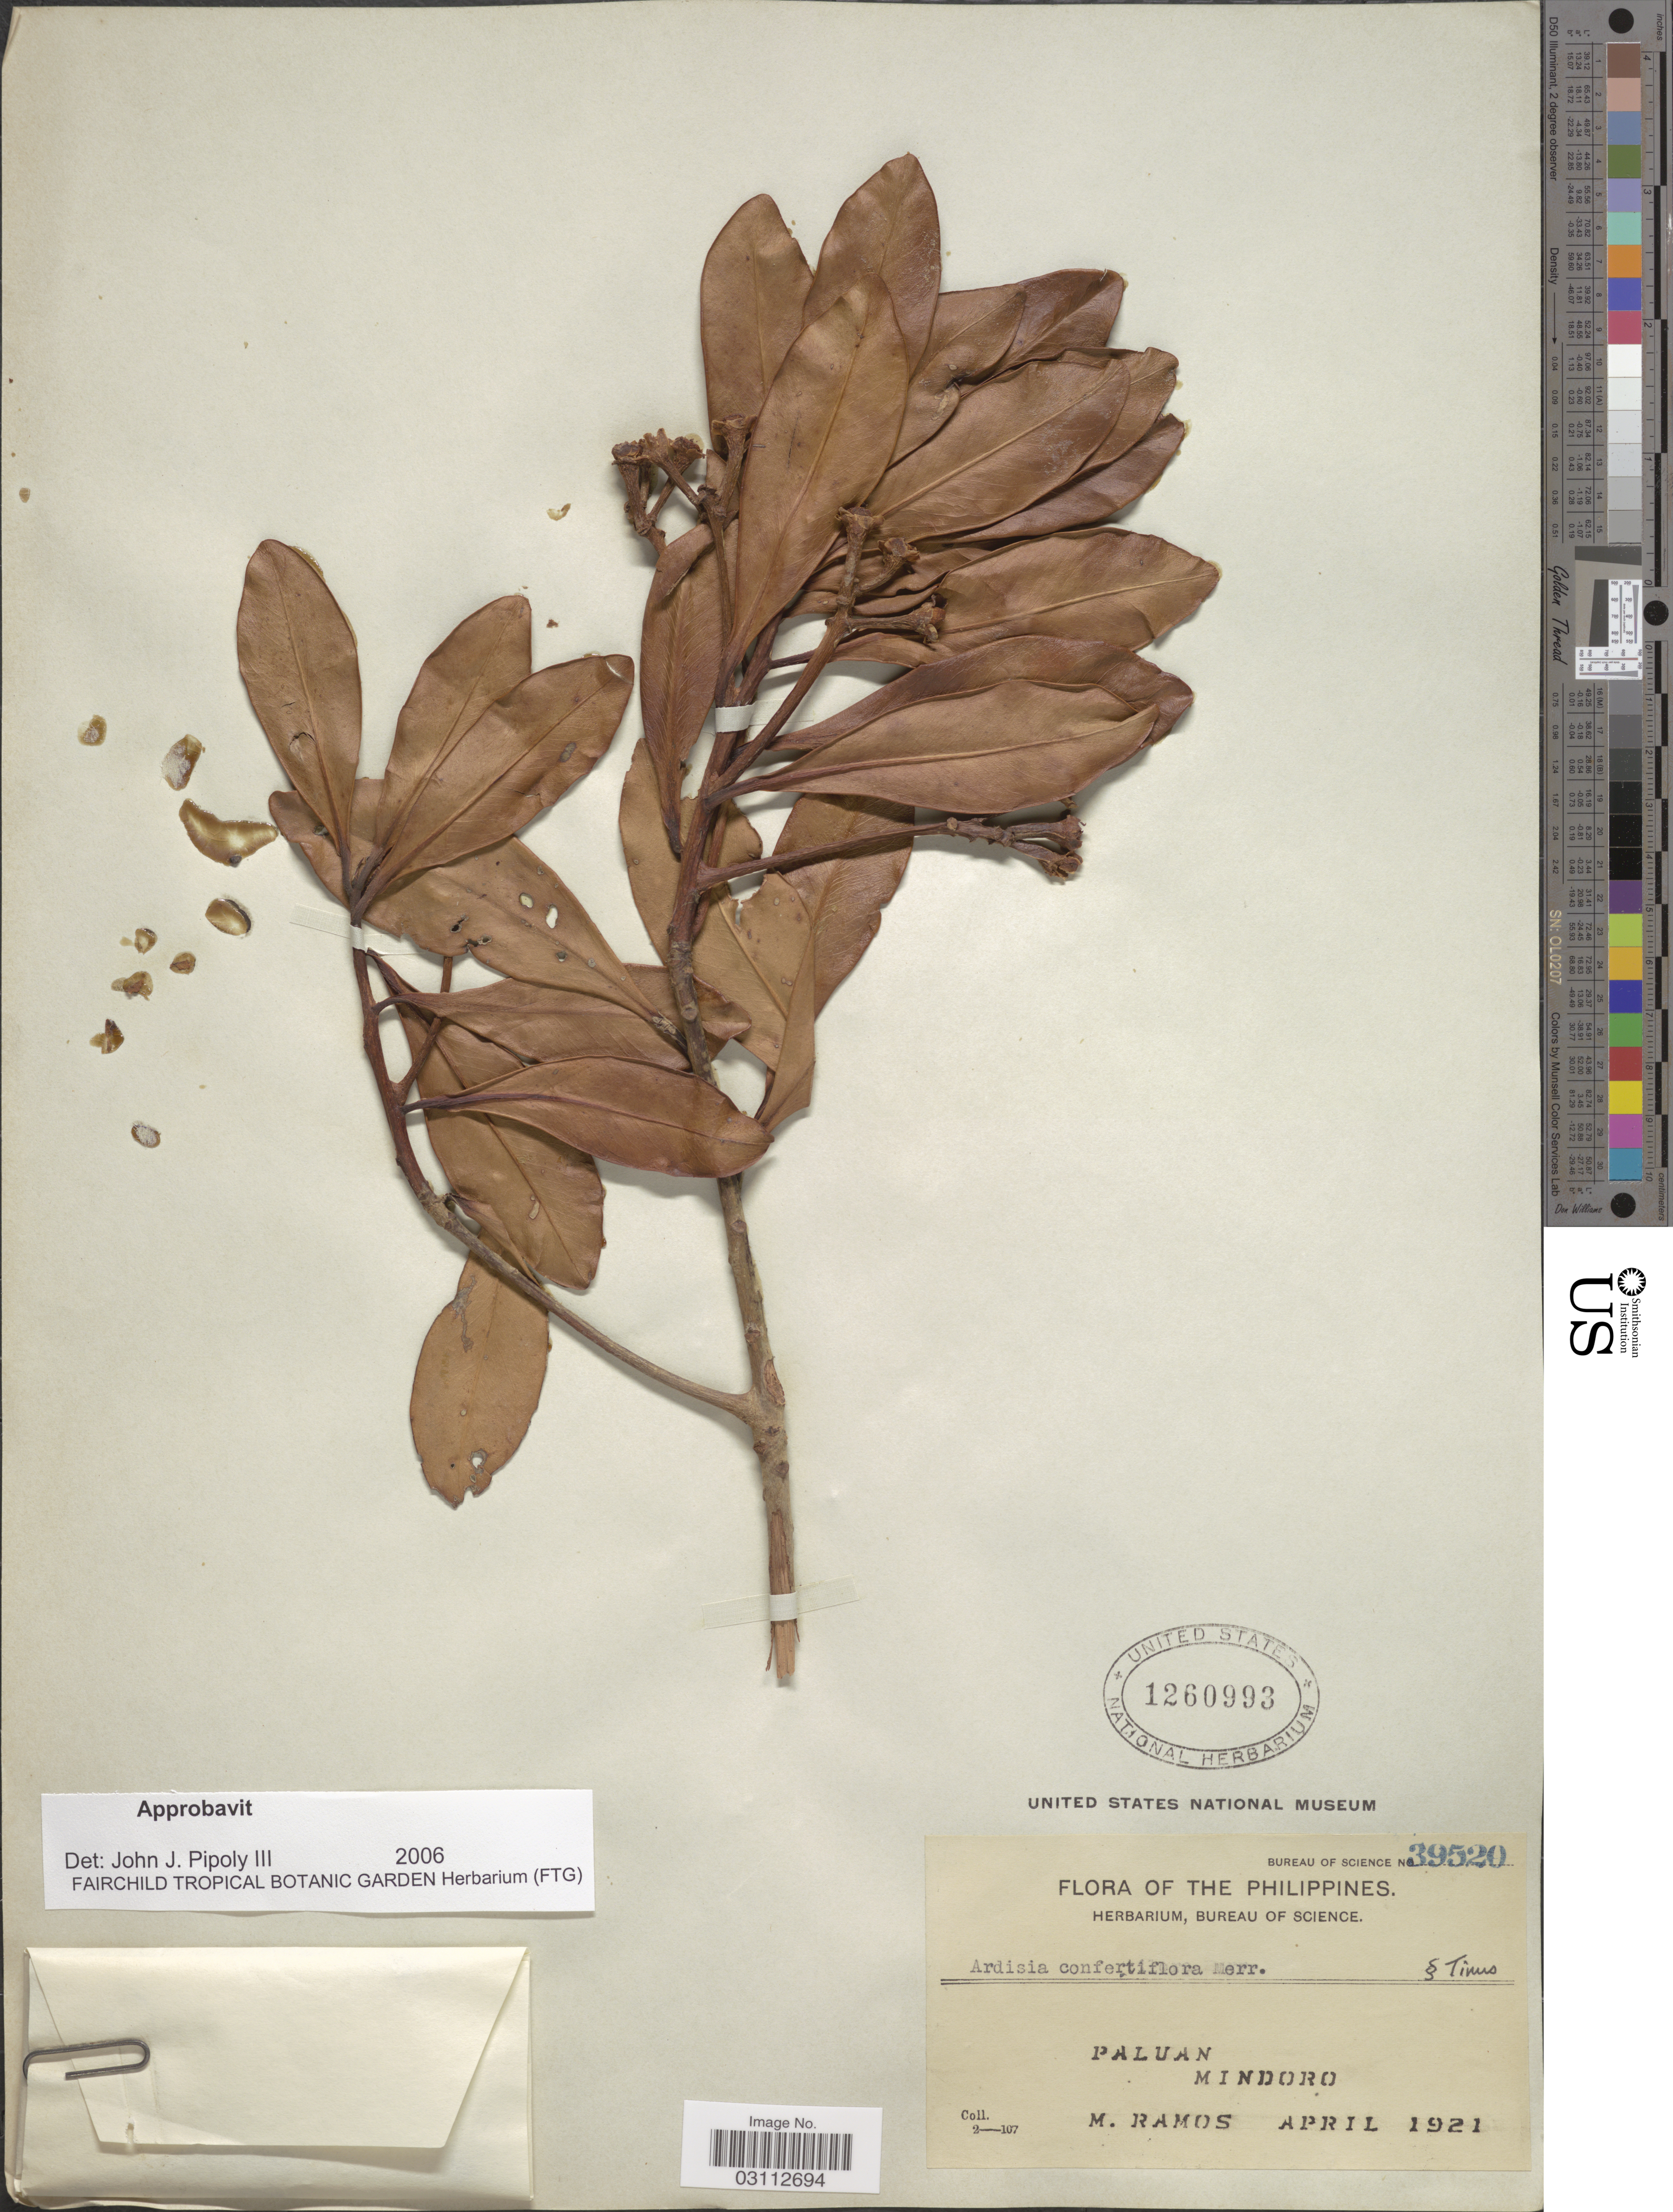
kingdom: Plantae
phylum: Tracheophyta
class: Magnoliopsida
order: Ericales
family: Primulaceae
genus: Ardisia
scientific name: Ardisia confertiflora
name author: Merr.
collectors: M. Ramos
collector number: Bureau of science 39520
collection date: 1921-04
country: Philippines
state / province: Mimaropa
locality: Paluan, Mindoro.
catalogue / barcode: US 1260993